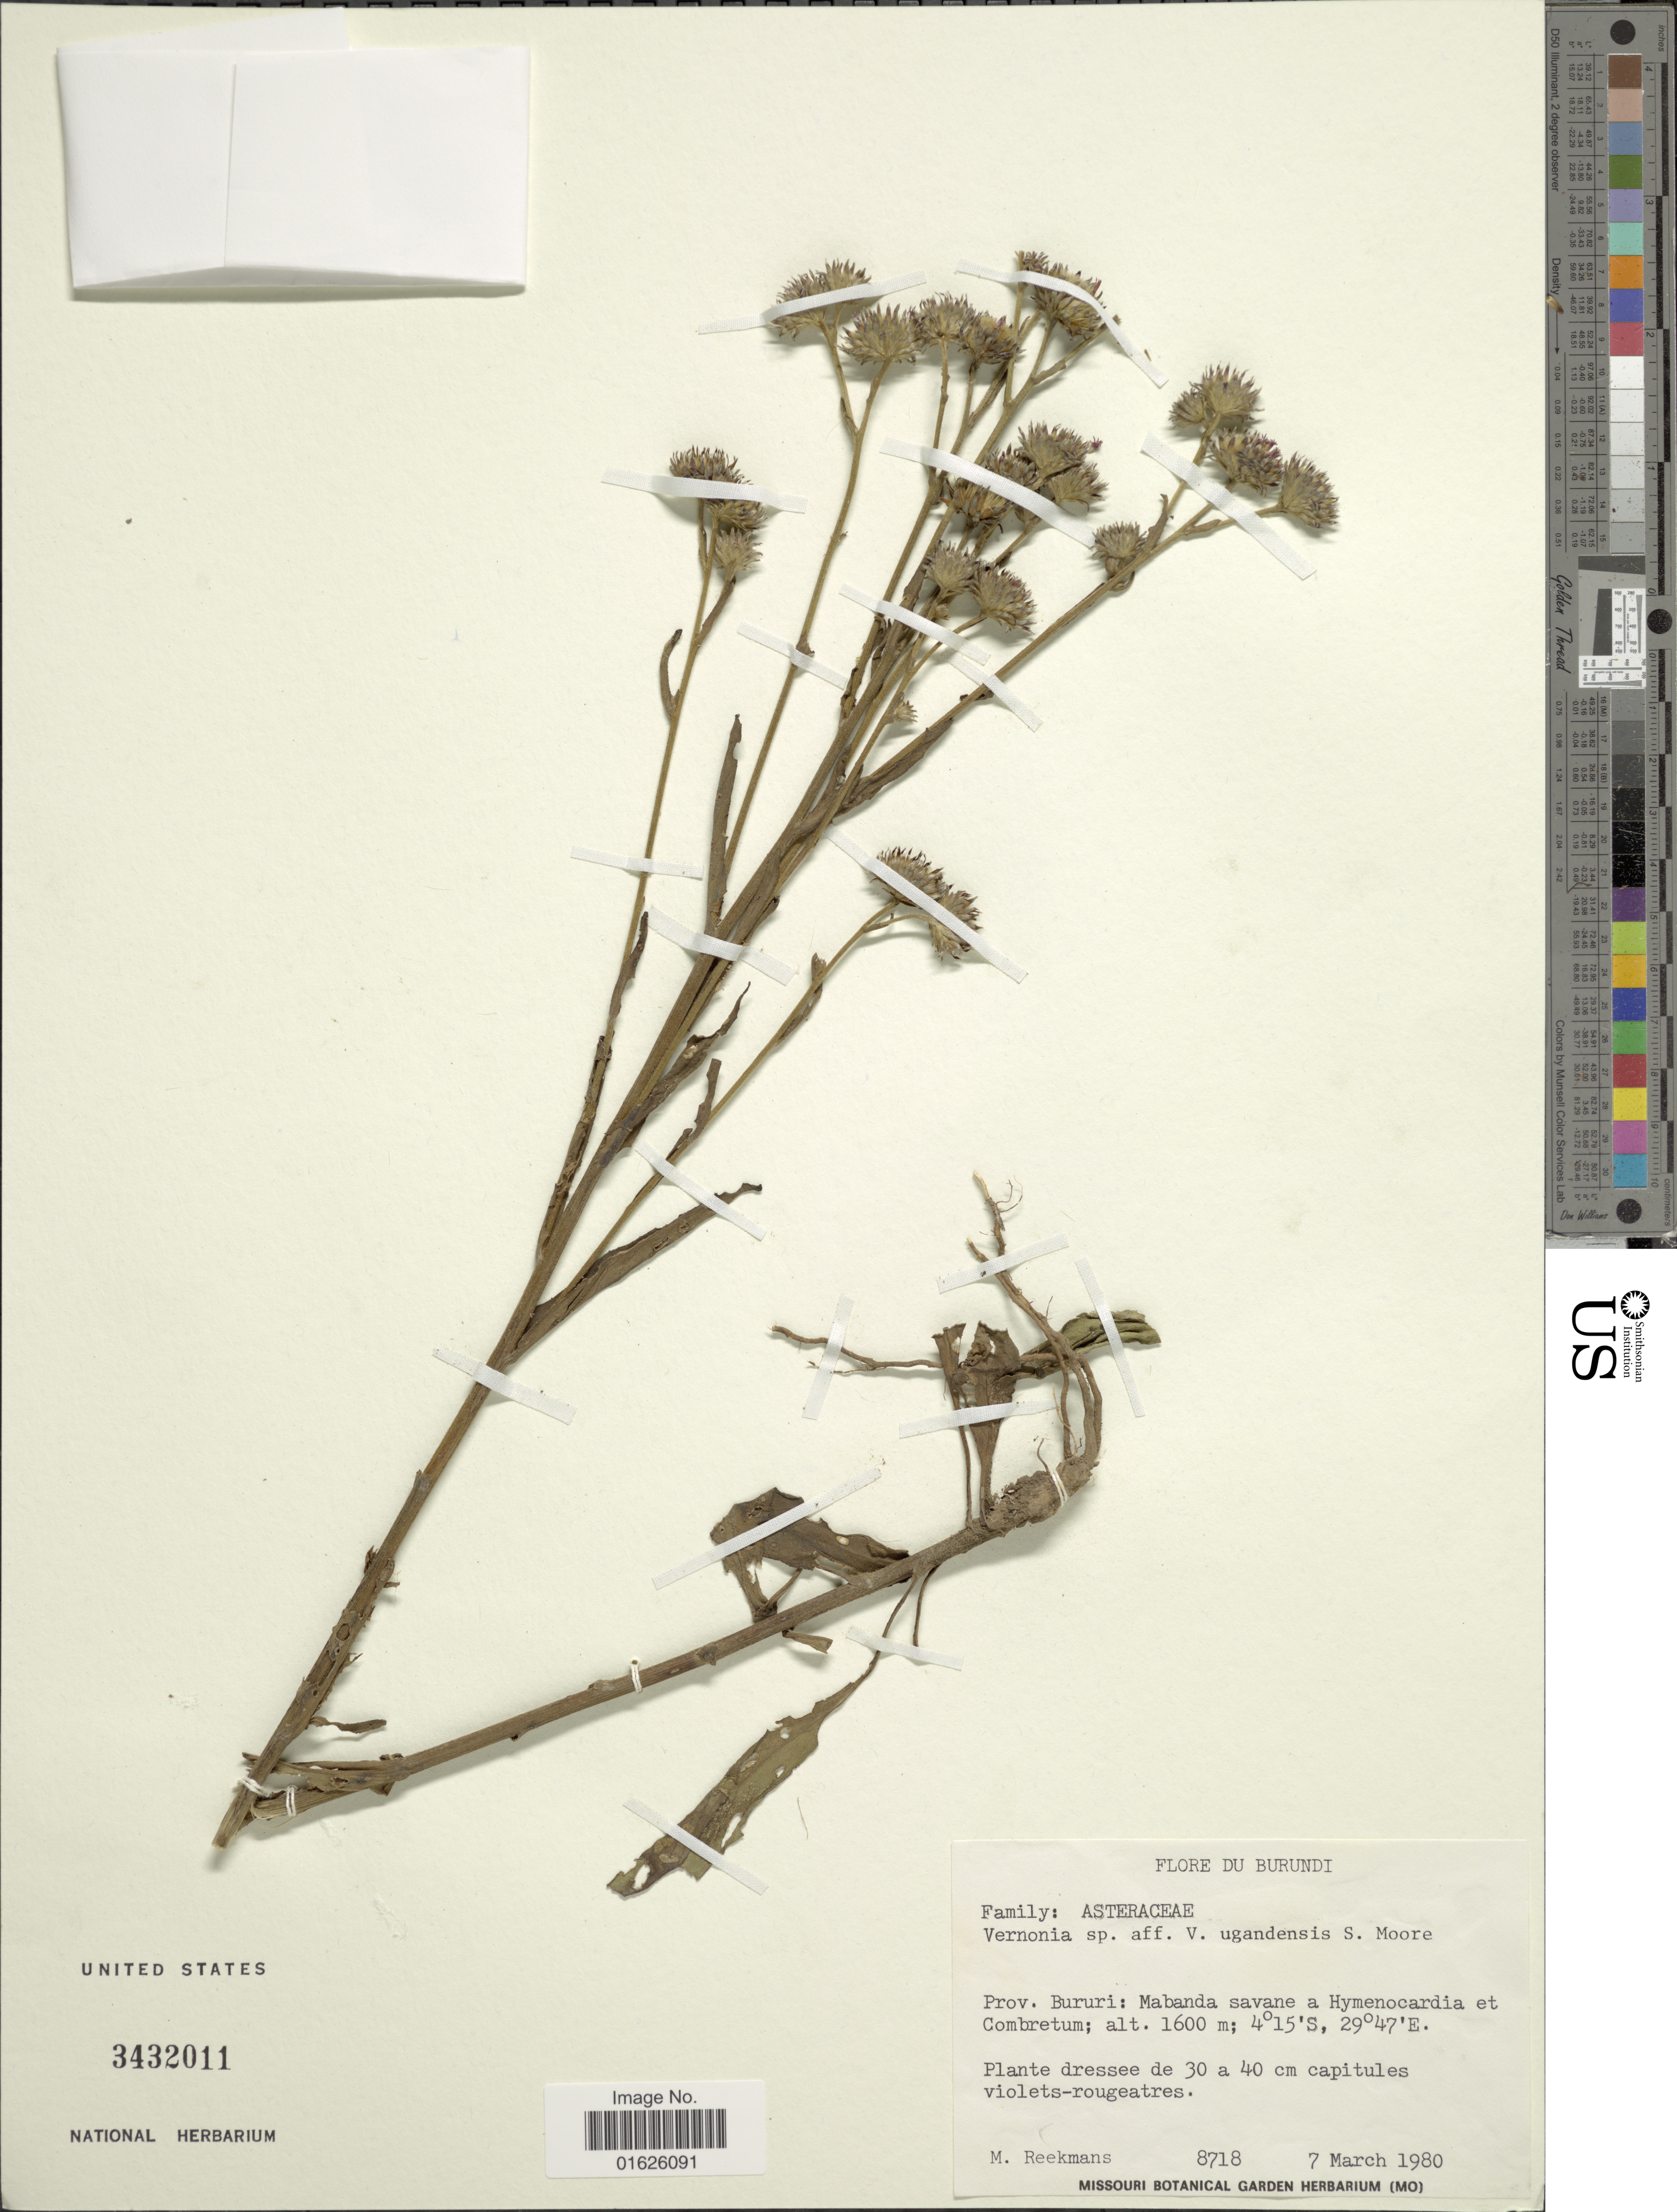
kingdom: Plantae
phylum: Tracheophyta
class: Magnoliopsida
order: Asterales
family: Asteraceae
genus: Vernoniastrum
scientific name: Vernoniastrum ugandense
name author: (S. Moore) H. Rob.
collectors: M. Reekmans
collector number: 8718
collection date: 1980-03-07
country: Burundi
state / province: Bururi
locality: Prov. Bururi: Mabanda savane a hymenocardia et Combretum.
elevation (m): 1600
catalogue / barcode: US 3432011